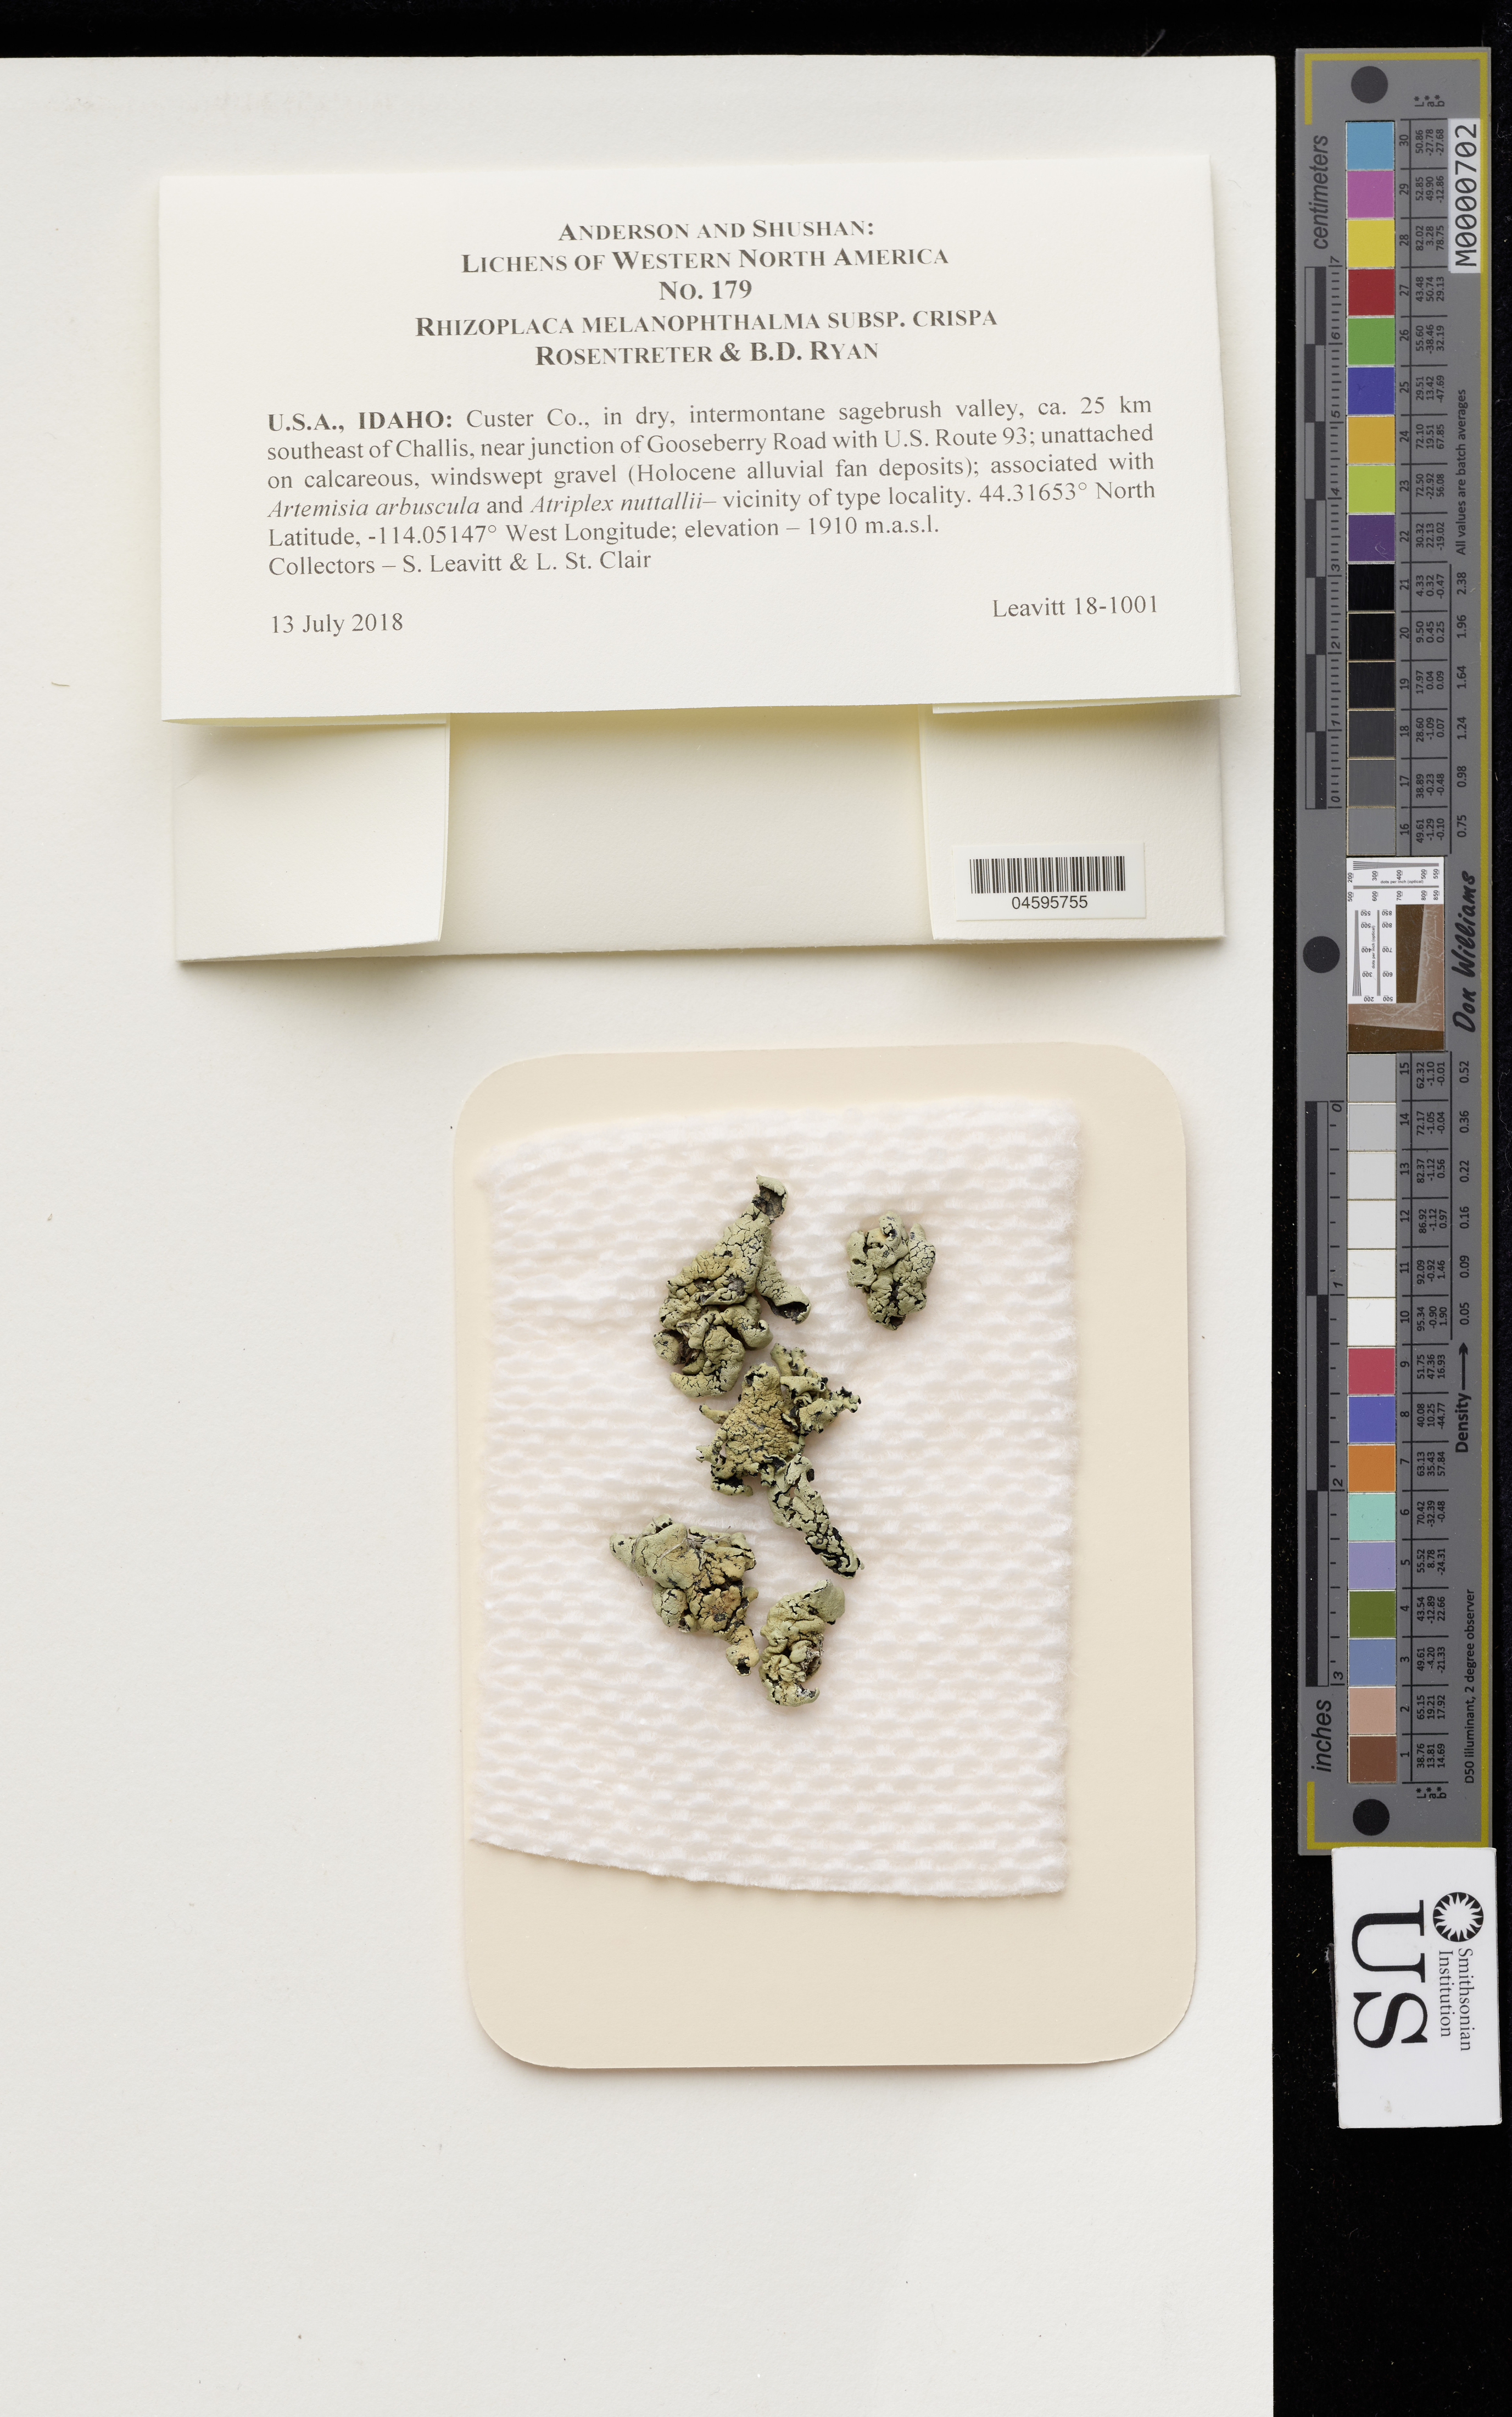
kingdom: Fungi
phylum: Ascomycota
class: Lecanoromycetes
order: Lecanorales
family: Lecanoraceae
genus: Rhizoplaca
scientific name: Rhizoplaca melanophthalma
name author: (DC.) Leuckert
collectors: S. Leavitt & L.L. St.Clair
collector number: Leavitt 18-1001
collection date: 2018-07-13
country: United States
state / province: Idaho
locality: Western North America. Custer Co., in dry, intermontane sagebrush valley, ca. 25 km southeast of Challis, near junction of Gooseberry Road with U.S. Route 93.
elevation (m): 1910